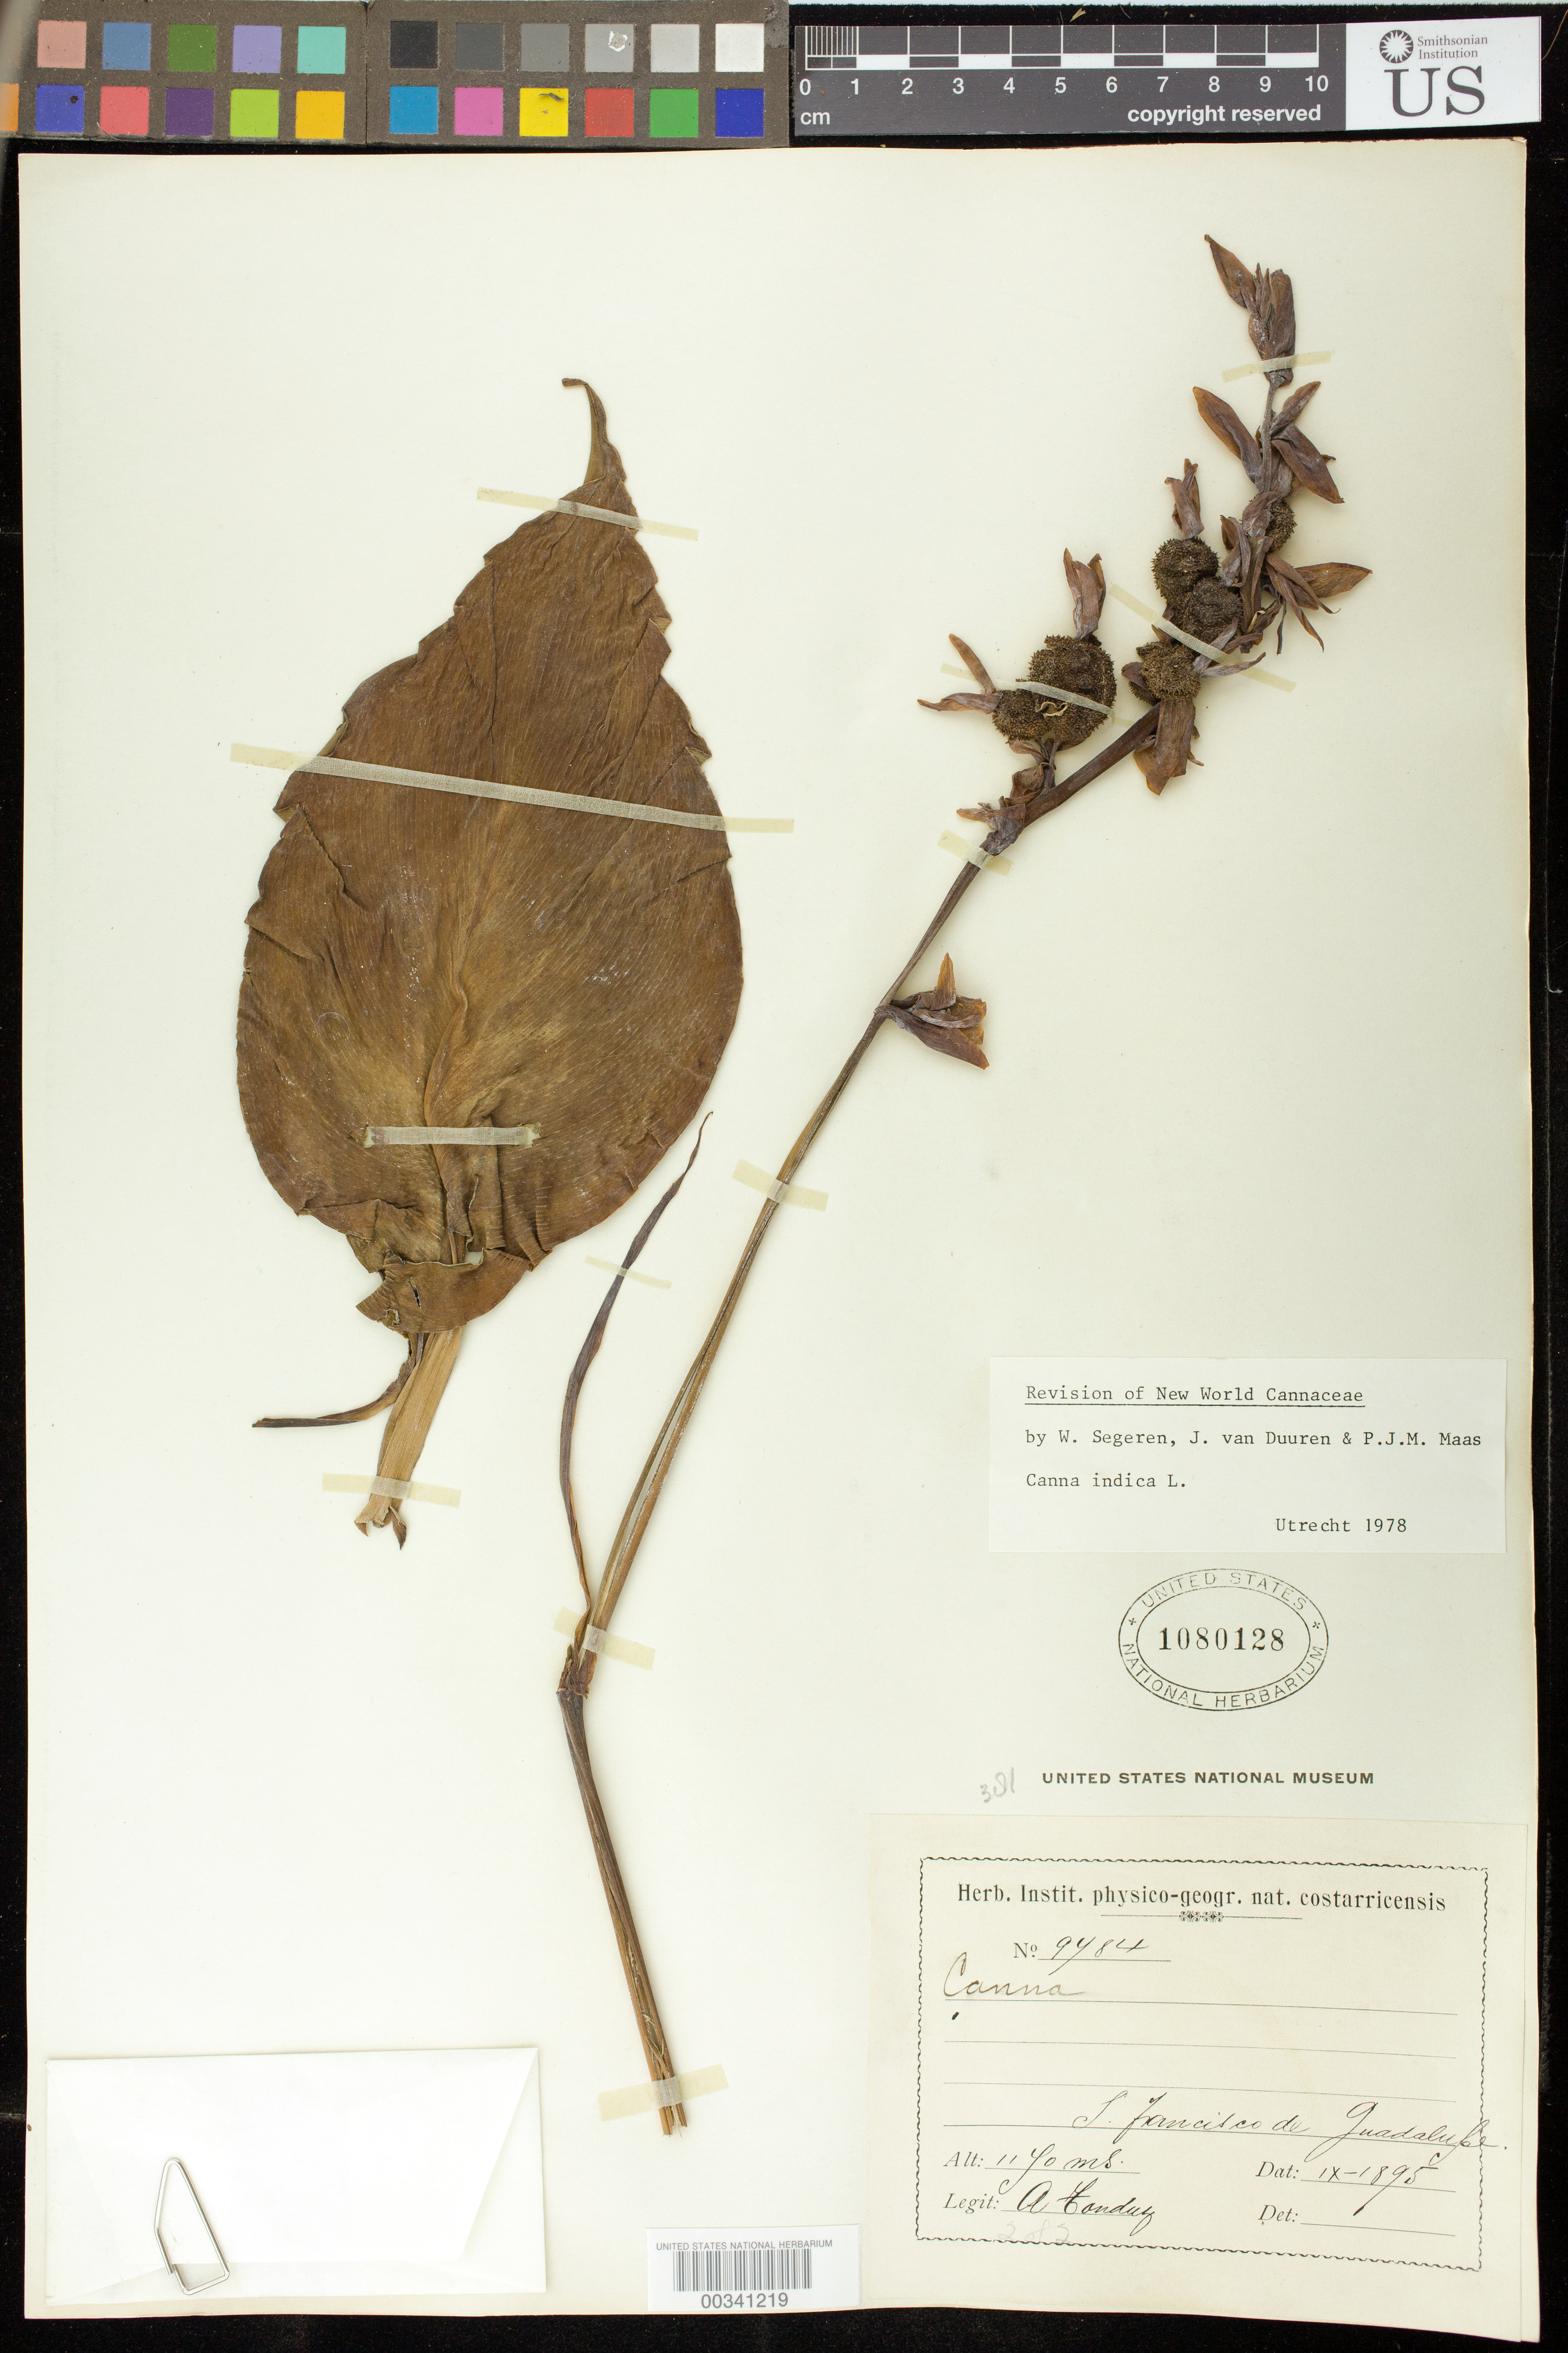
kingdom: Plantae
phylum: Tracheophyta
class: Liliopsida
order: Zingiberales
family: Cannaceae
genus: Canna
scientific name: Canna indica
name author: L.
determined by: Segeren, W.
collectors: A. Tonduz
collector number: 9784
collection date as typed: Sep 1895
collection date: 1895-09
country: Costa Rica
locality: S. Francisco de Guadalupe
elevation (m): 1170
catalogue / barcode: US 1080128